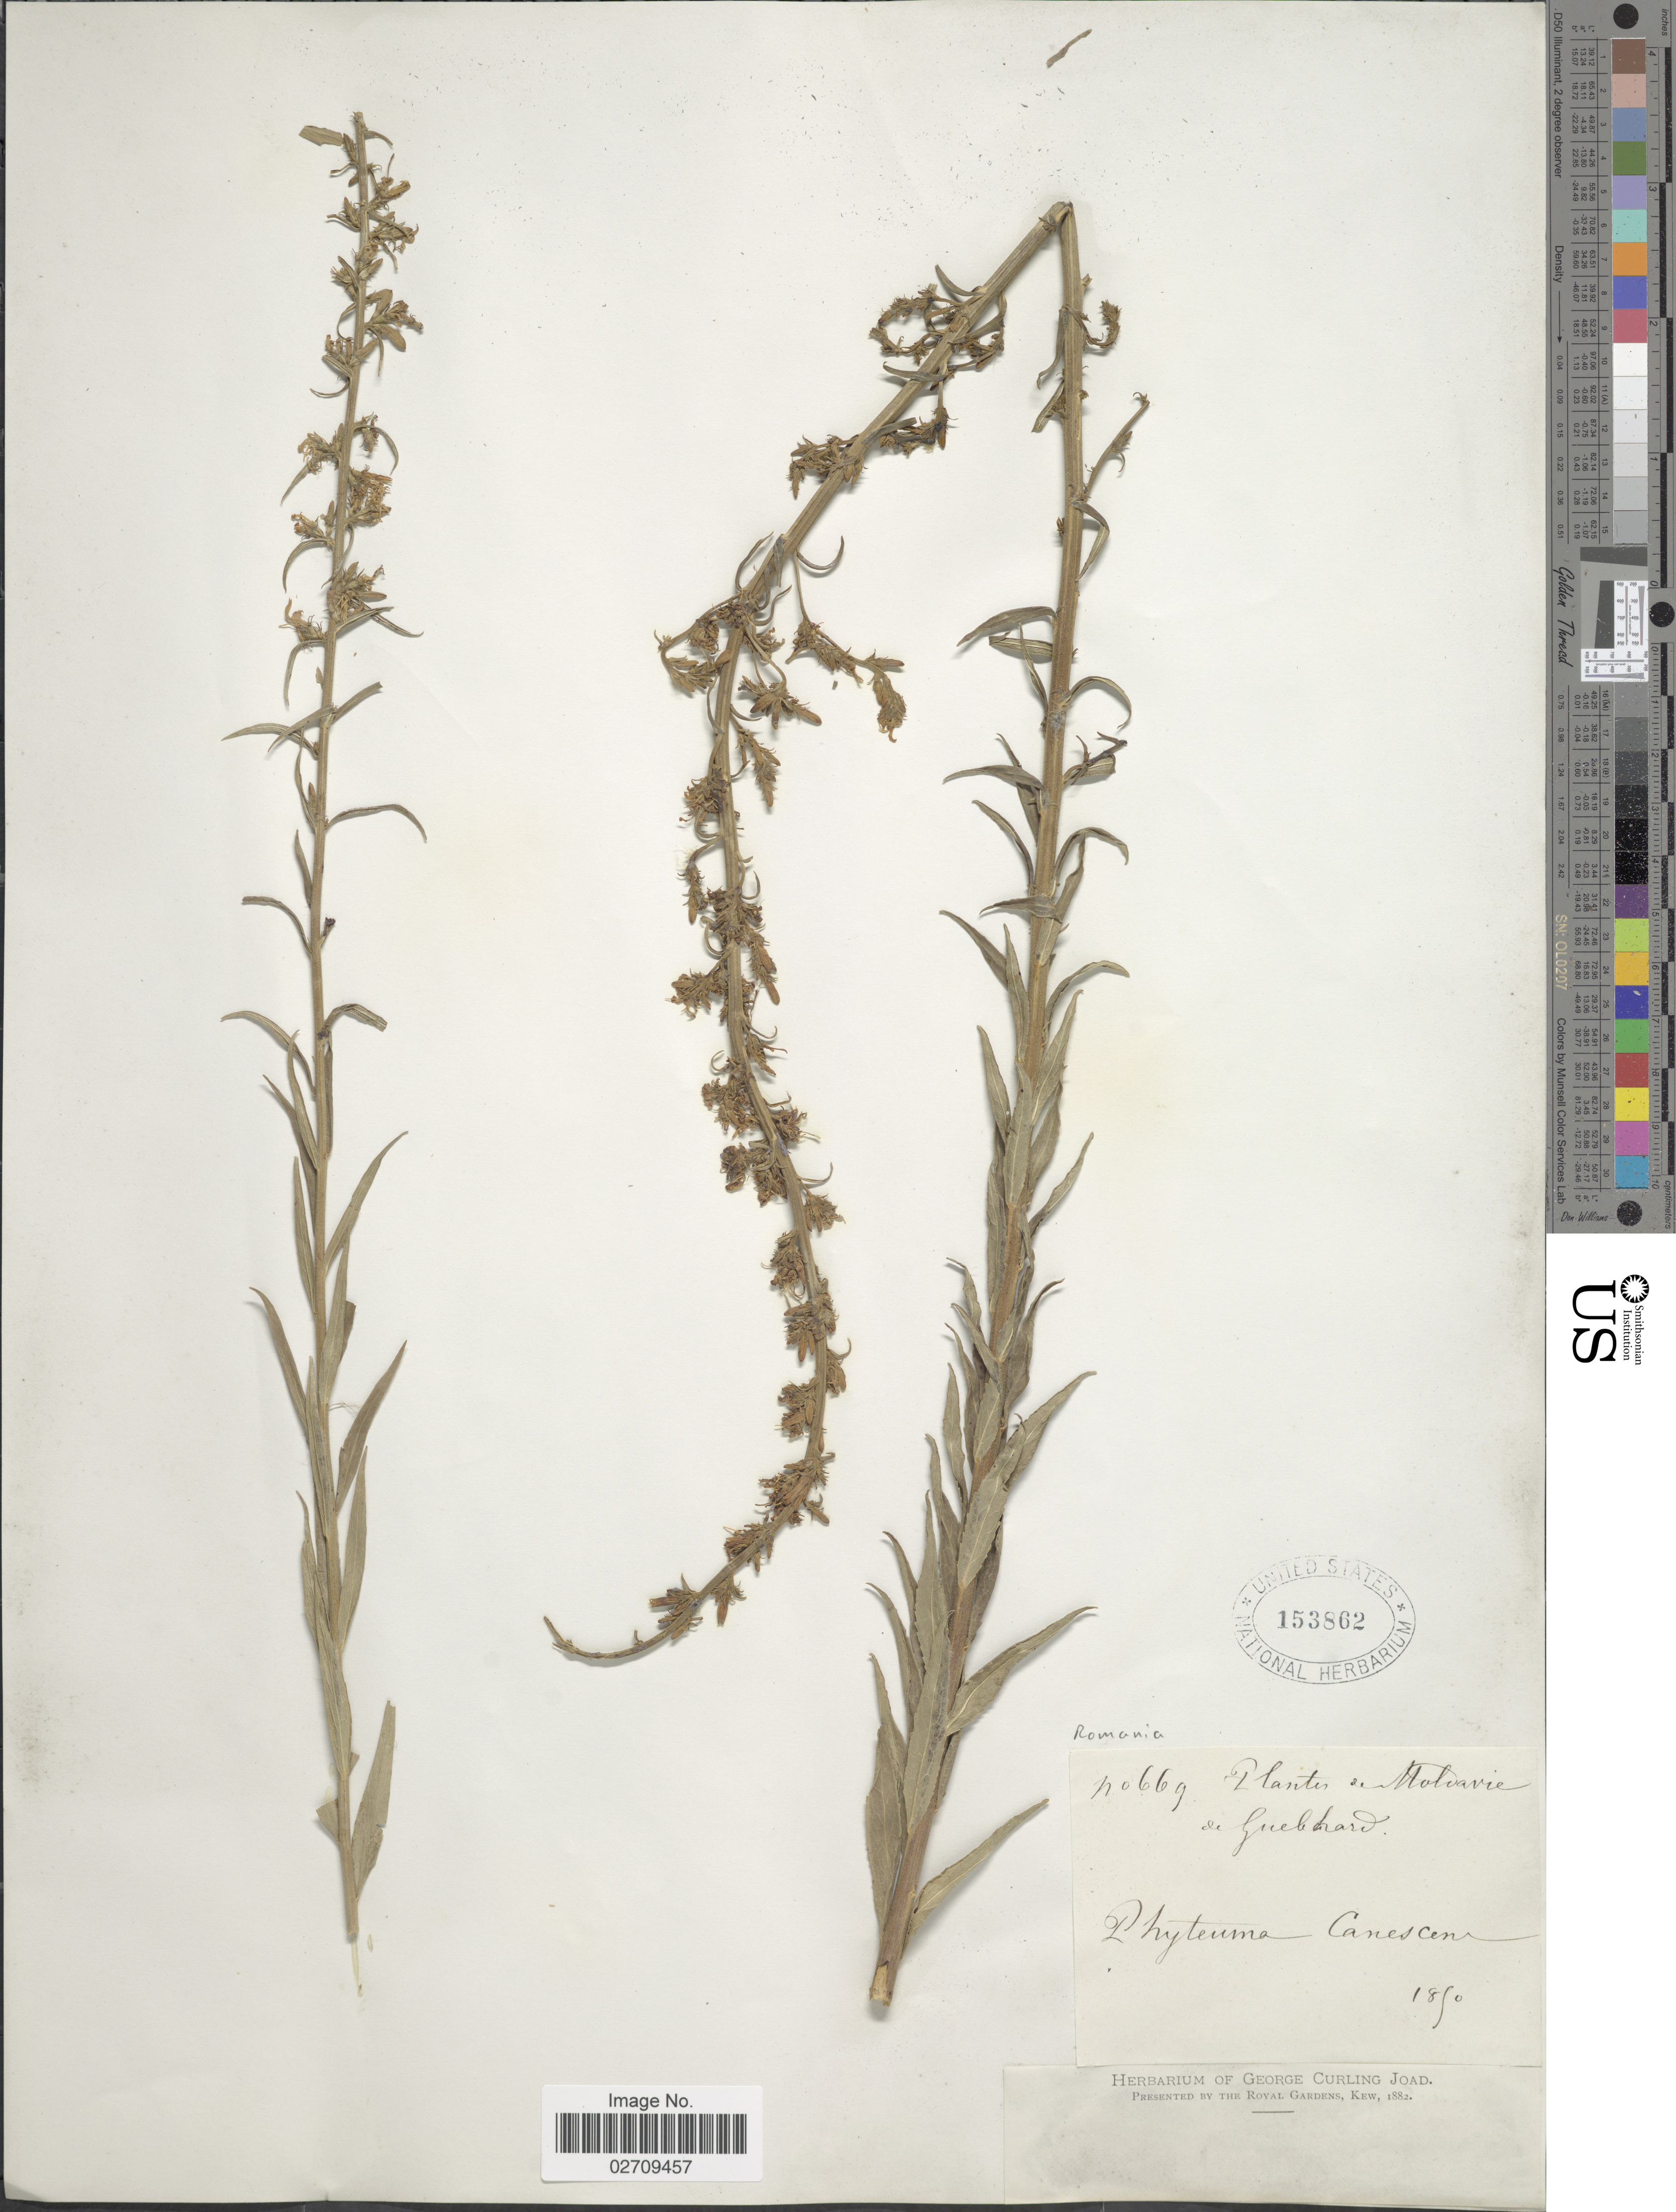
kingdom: Plantae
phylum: Tracheophyta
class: Magnoliopsida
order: Asterales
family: Campanulaceae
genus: Asyneuma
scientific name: Asyneuma canescens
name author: (Waldst. & Kit.) Griseb. & Schenk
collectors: ex herb. George Curling Joad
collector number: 669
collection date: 1890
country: Romania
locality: Molvavie de Guebhard.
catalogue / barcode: US 153862